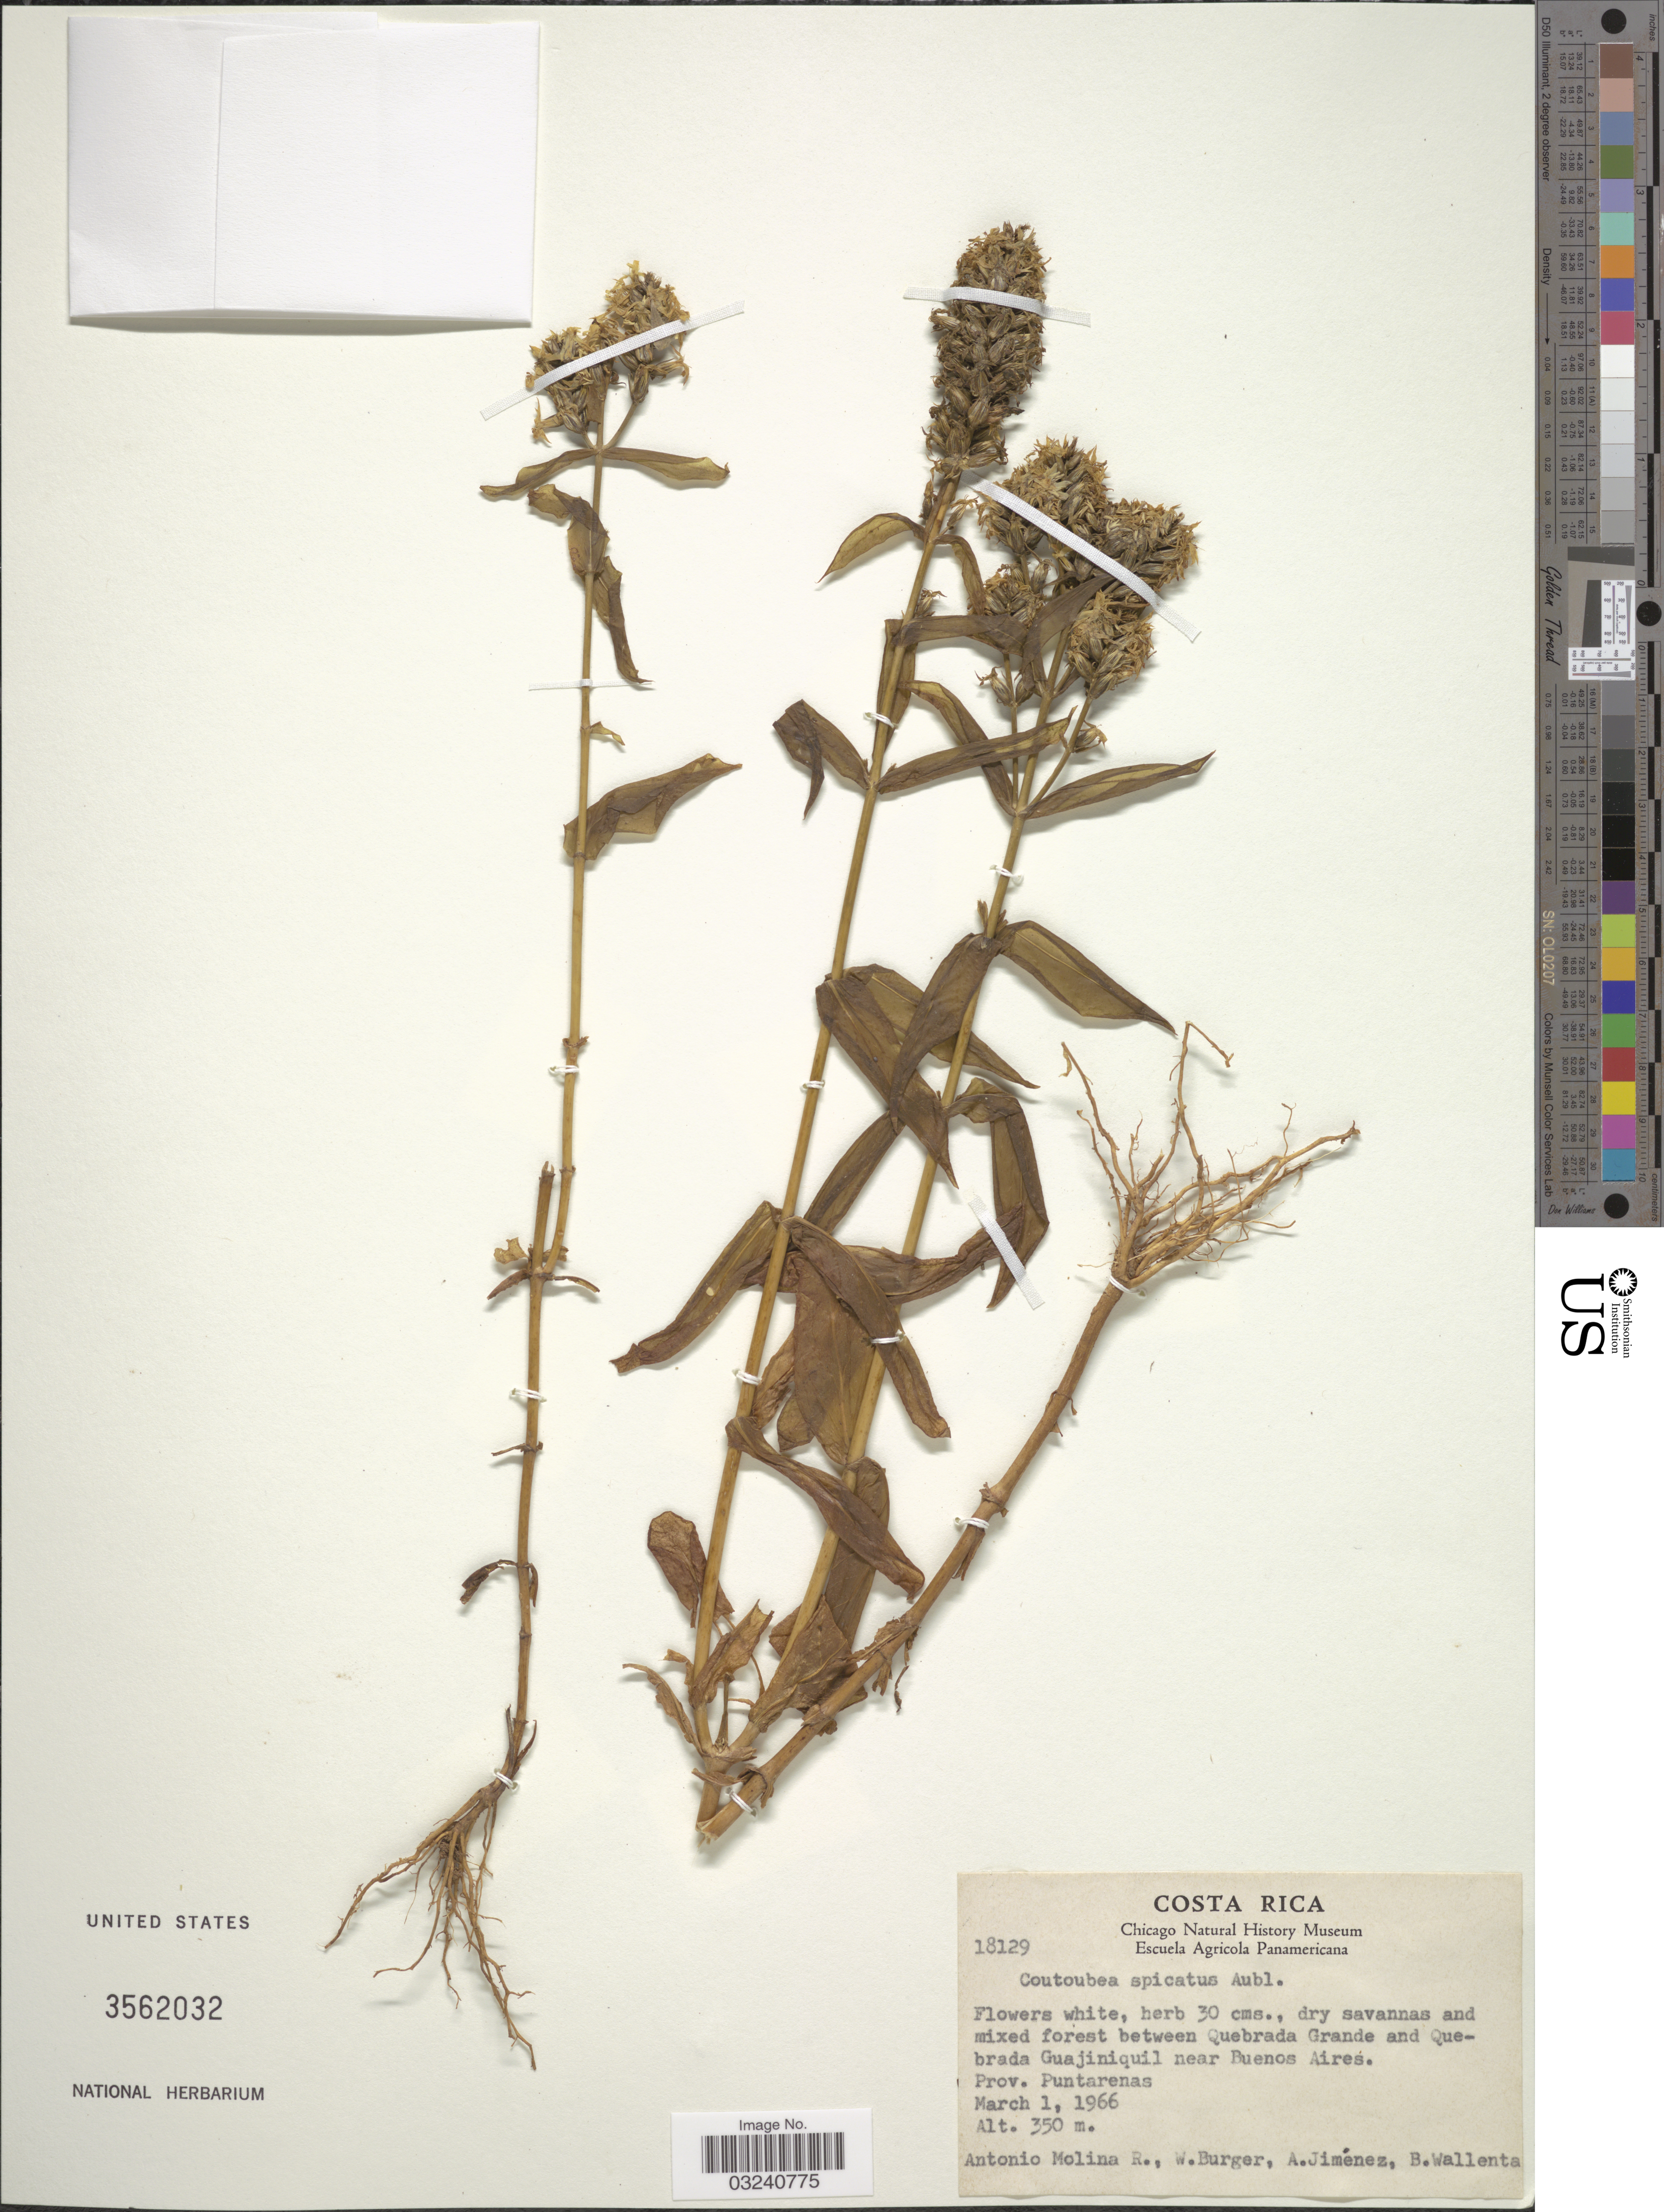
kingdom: Plantae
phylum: Tracheophyta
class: Magnoliopsida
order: Gentianales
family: Gentianaceae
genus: Coutoubea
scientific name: Coutoubea spicata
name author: Aubl.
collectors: A. Molina R., W. Burger, A. Jiménez & B. Wallenta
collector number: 18129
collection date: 1966-03-01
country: Costa Rica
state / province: Puntarenas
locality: Between Quebrada Grande and Quebrada Guajiniquil near Buenos Aires.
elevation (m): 350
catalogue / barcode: US 3562032